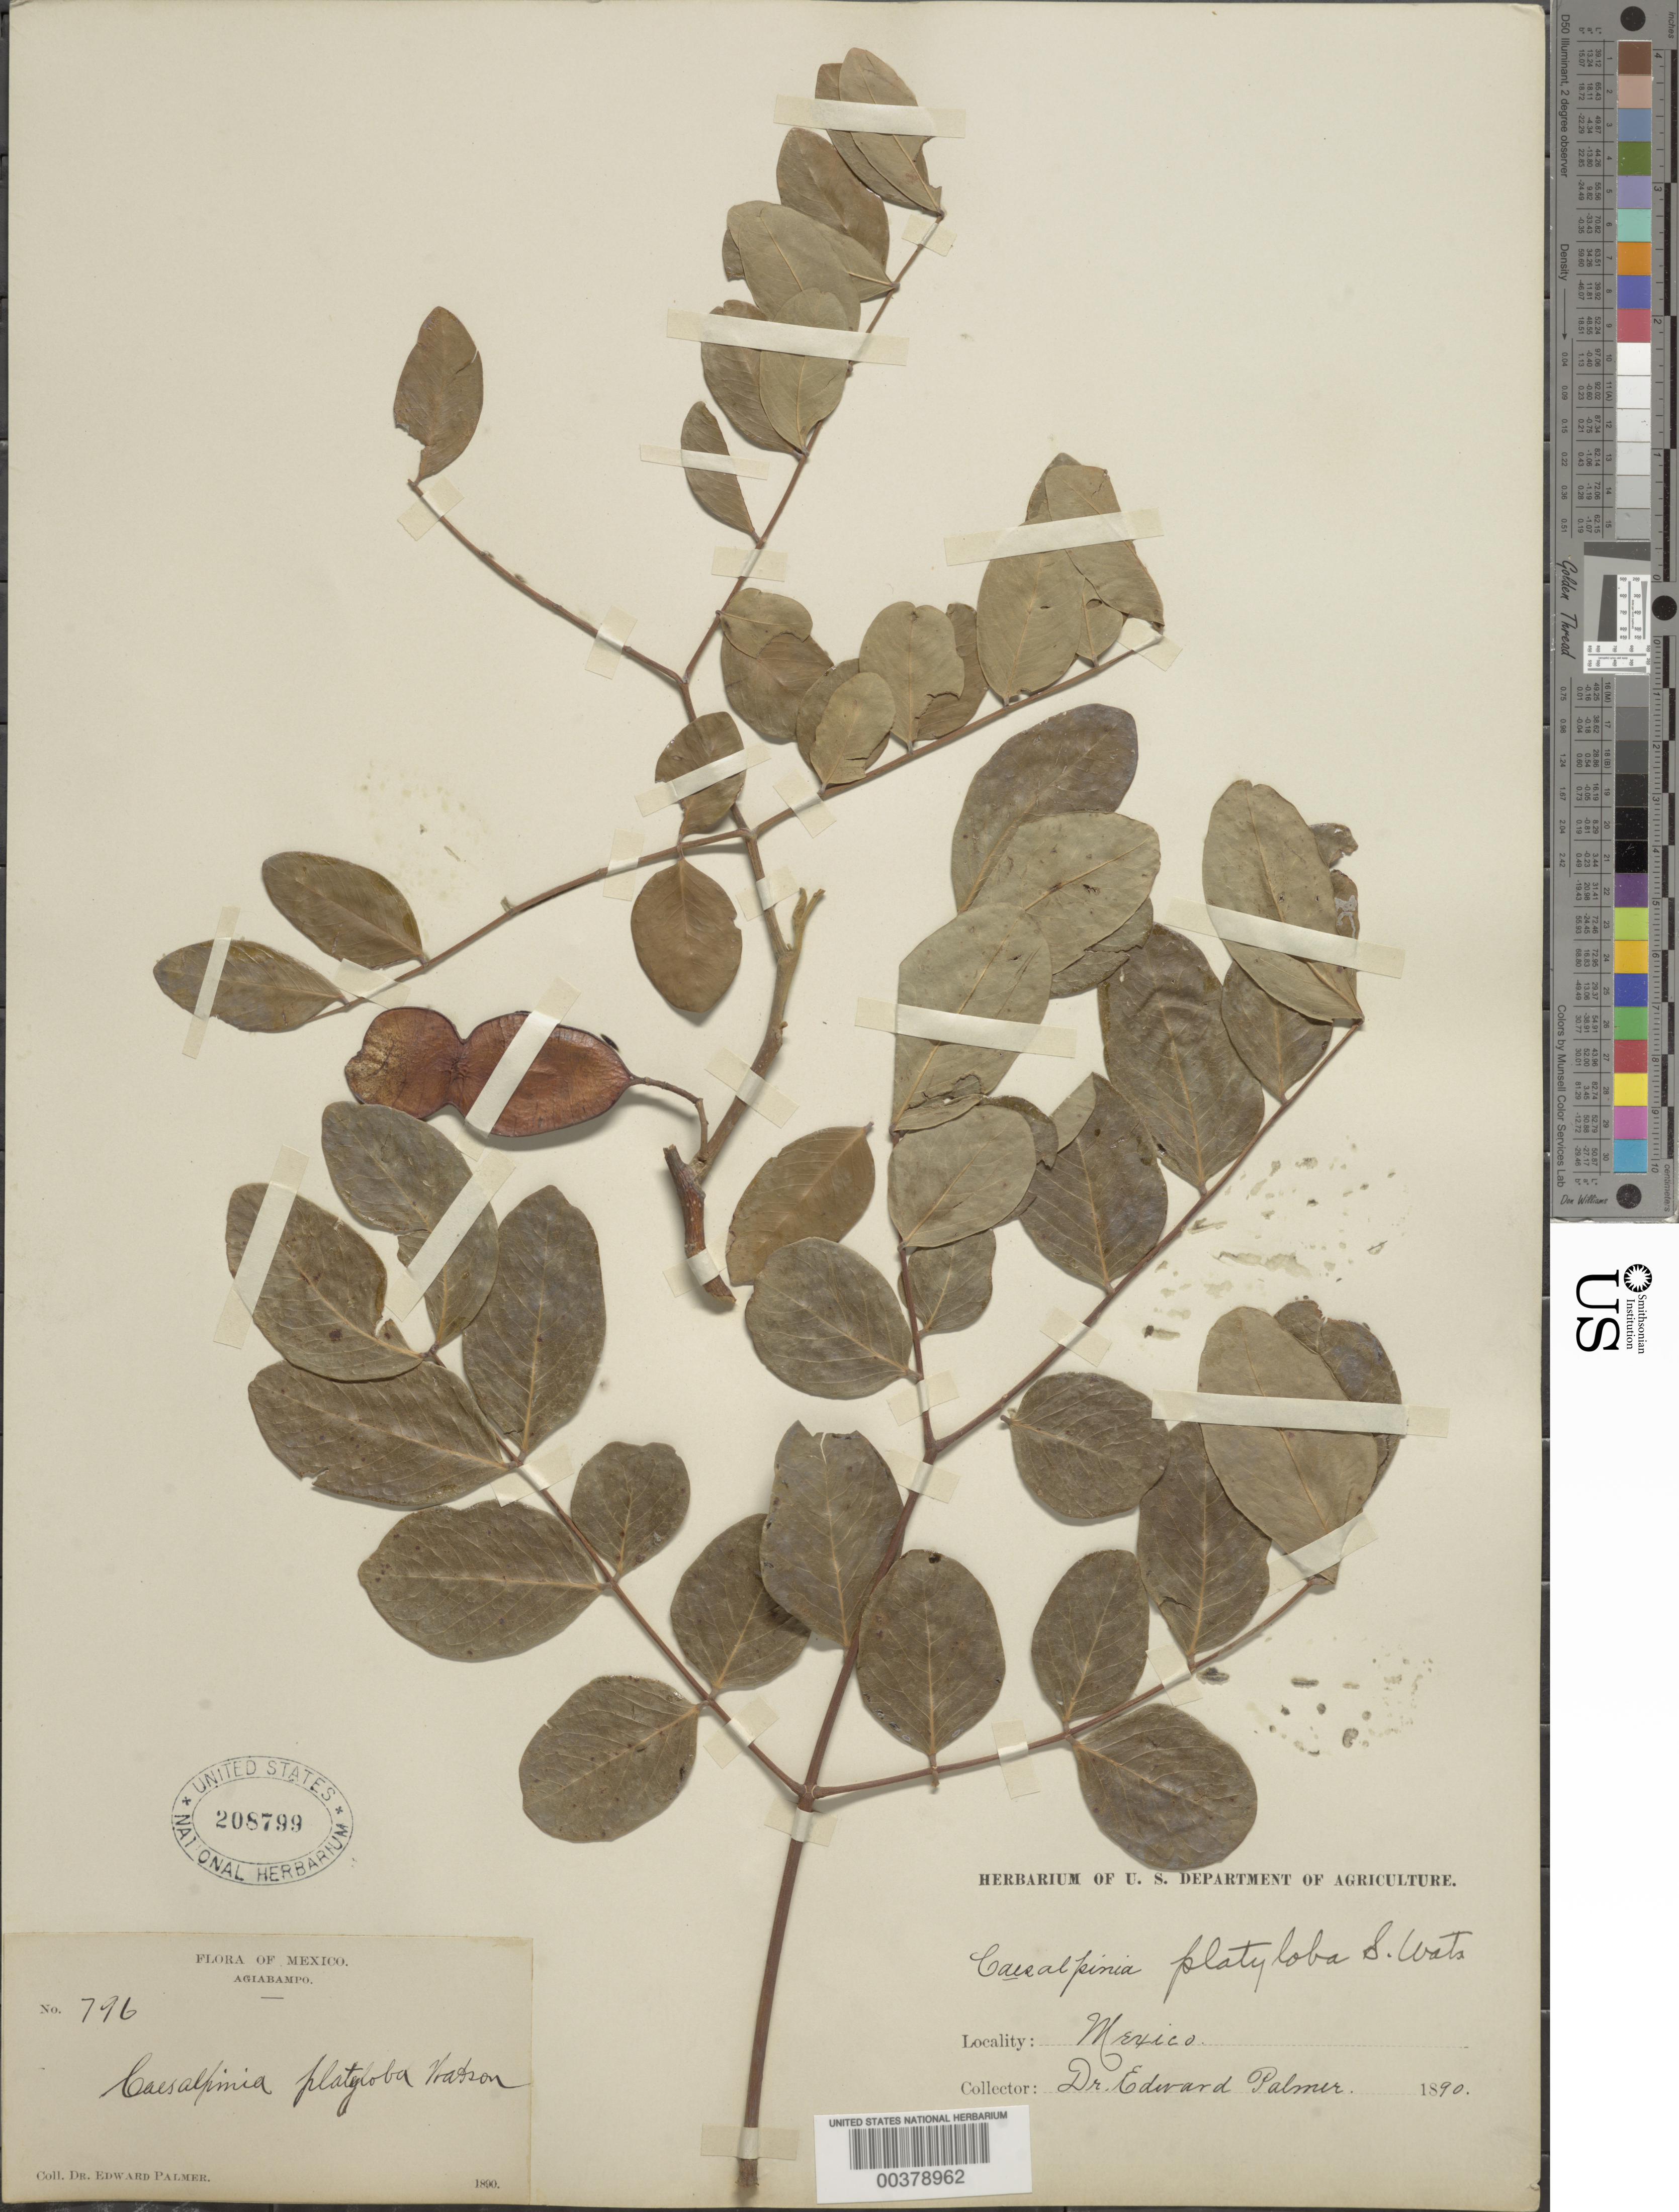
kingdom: Plantae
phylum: Tracheophyta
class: Magnoliopsida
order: Fabales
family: Fabaceae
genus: Coulteria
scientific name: Coulteria platyloba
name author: (S. Watson) N. Zamora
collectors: E. Palmer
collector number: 796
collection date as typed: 1890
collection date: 1890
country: Mexico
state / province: Sonora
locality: Agiabampo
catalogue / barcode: US 208799